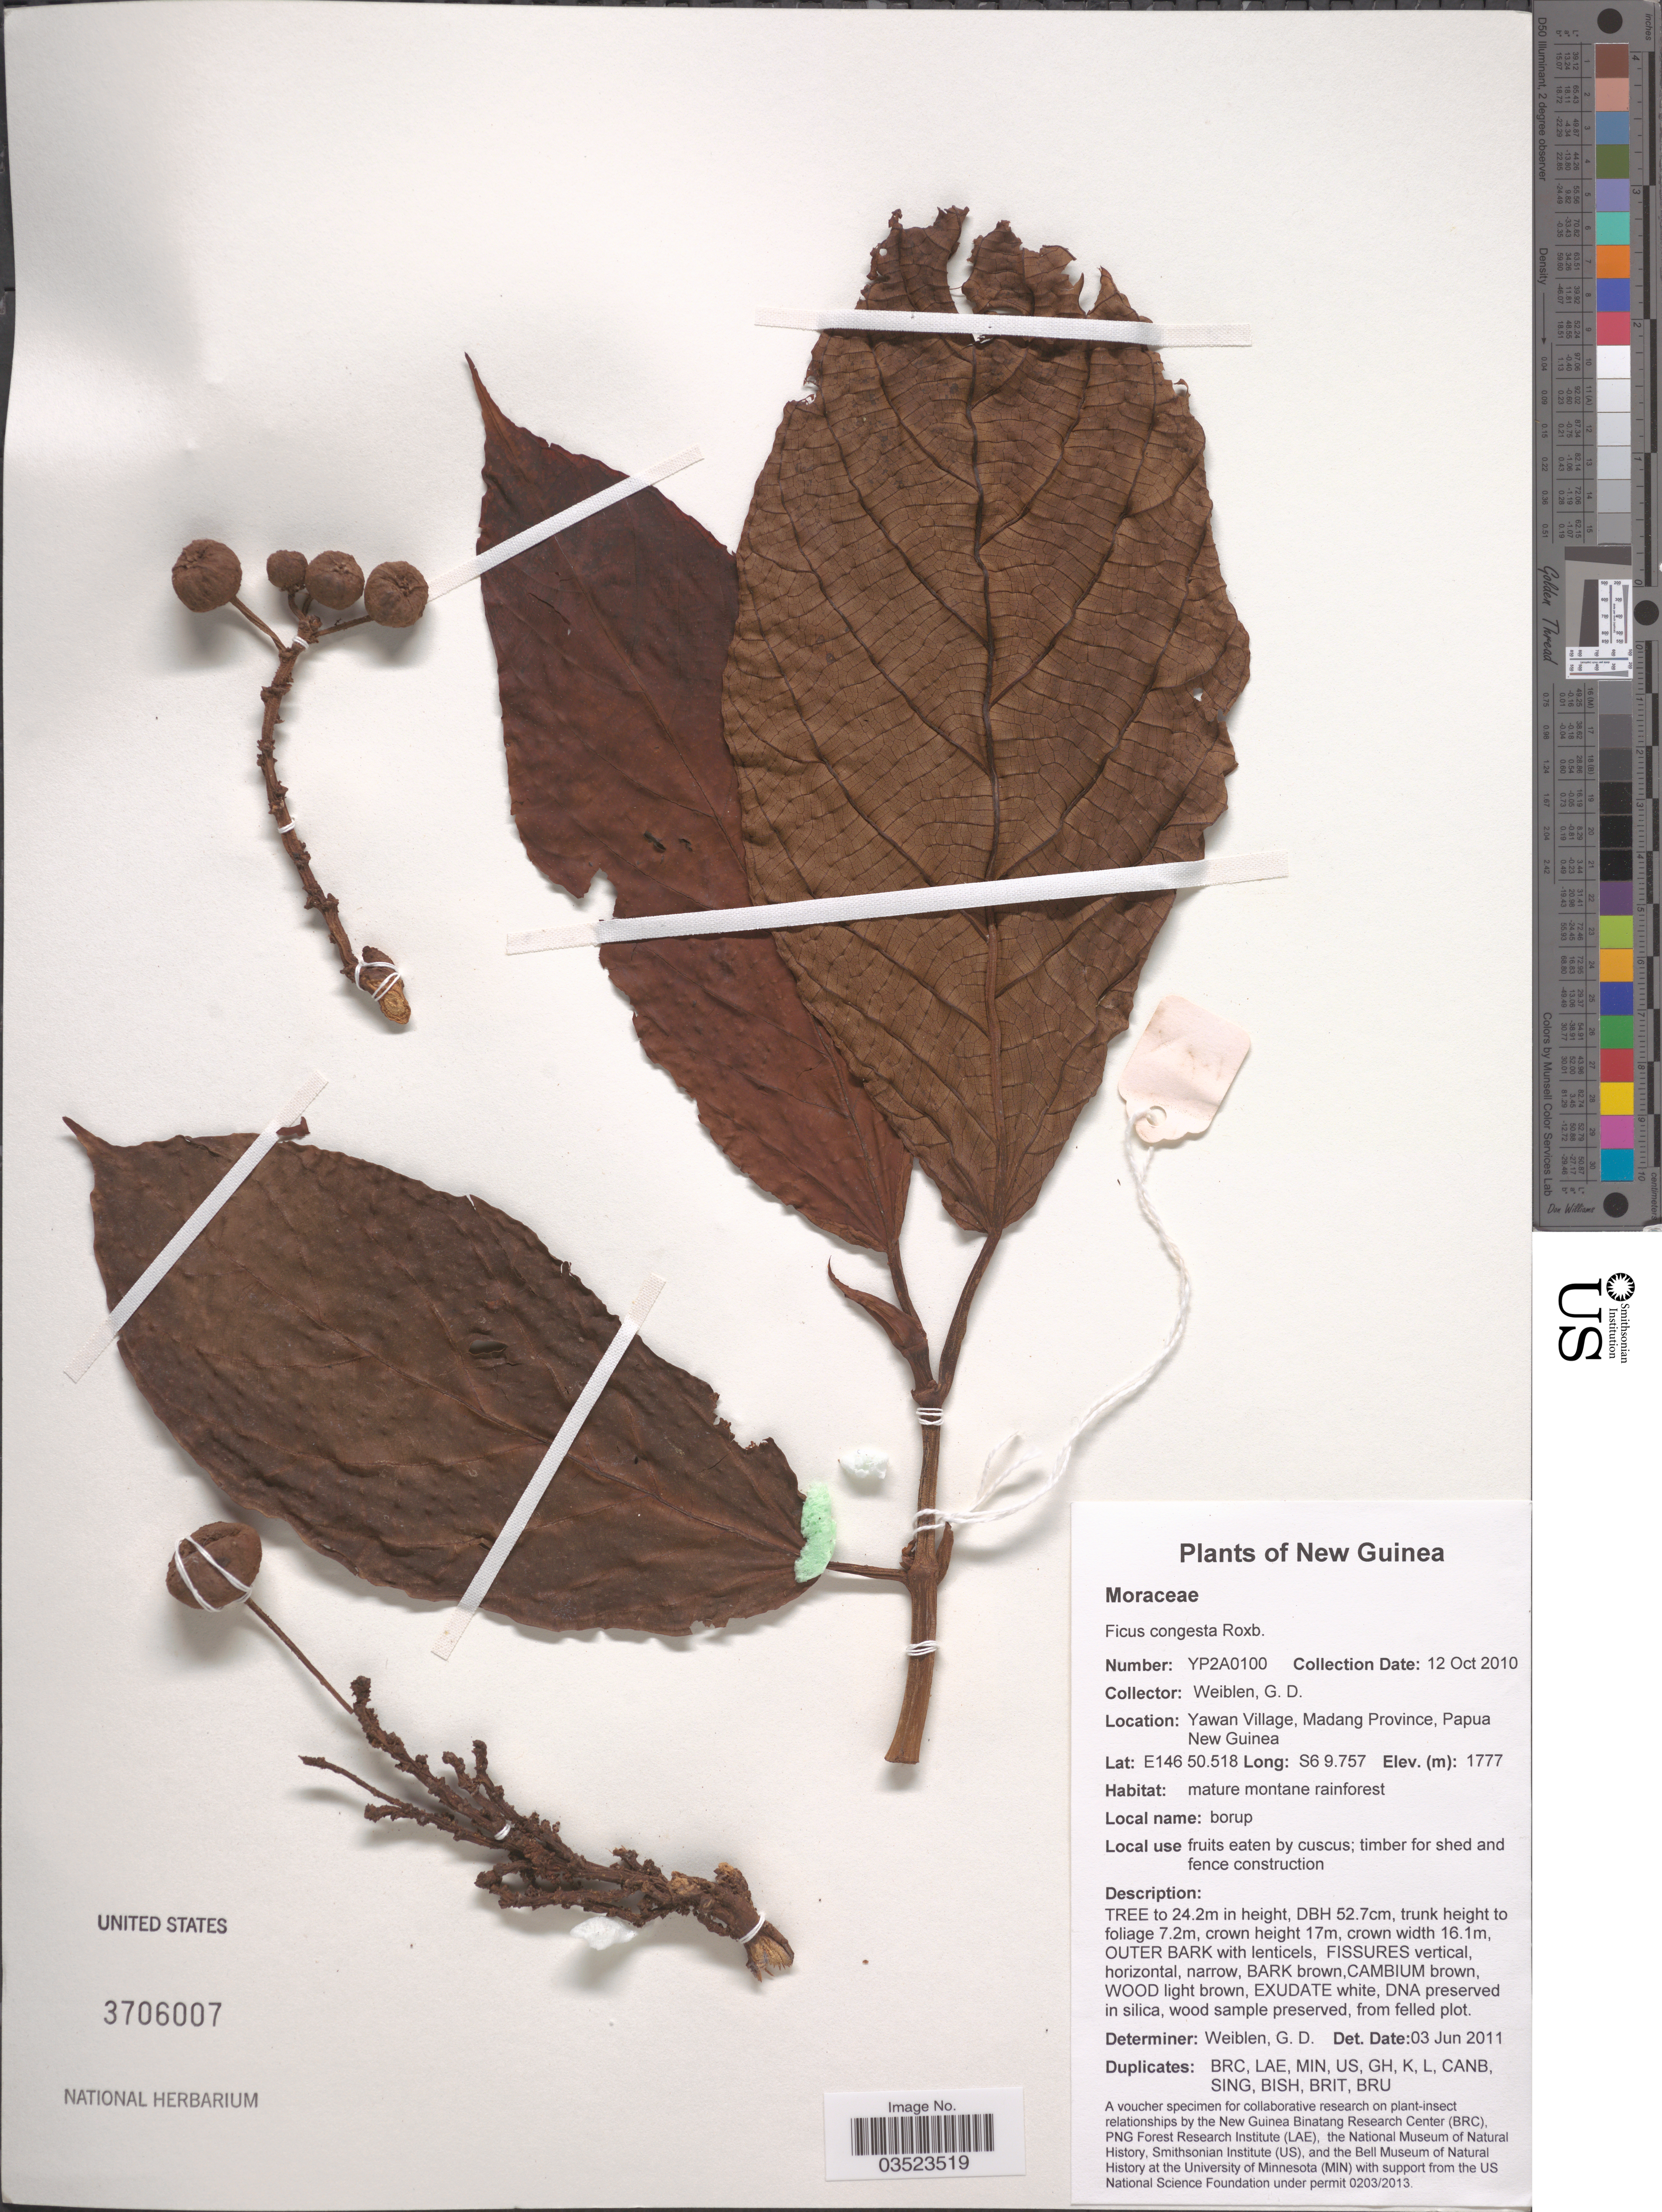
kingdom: Plantae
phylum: Tracheophyta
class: Magnoliopsida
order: Rosales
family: Moraceae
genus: Ficus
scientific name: Ficus congesta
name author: Roxb.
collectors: G. D. Weiblen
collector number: YP2A0100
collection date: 2010-10-12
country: Papua New Guinea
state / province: Madang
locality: New Guinea. Yawan Village.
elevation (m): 1777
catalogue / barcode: US 3706007